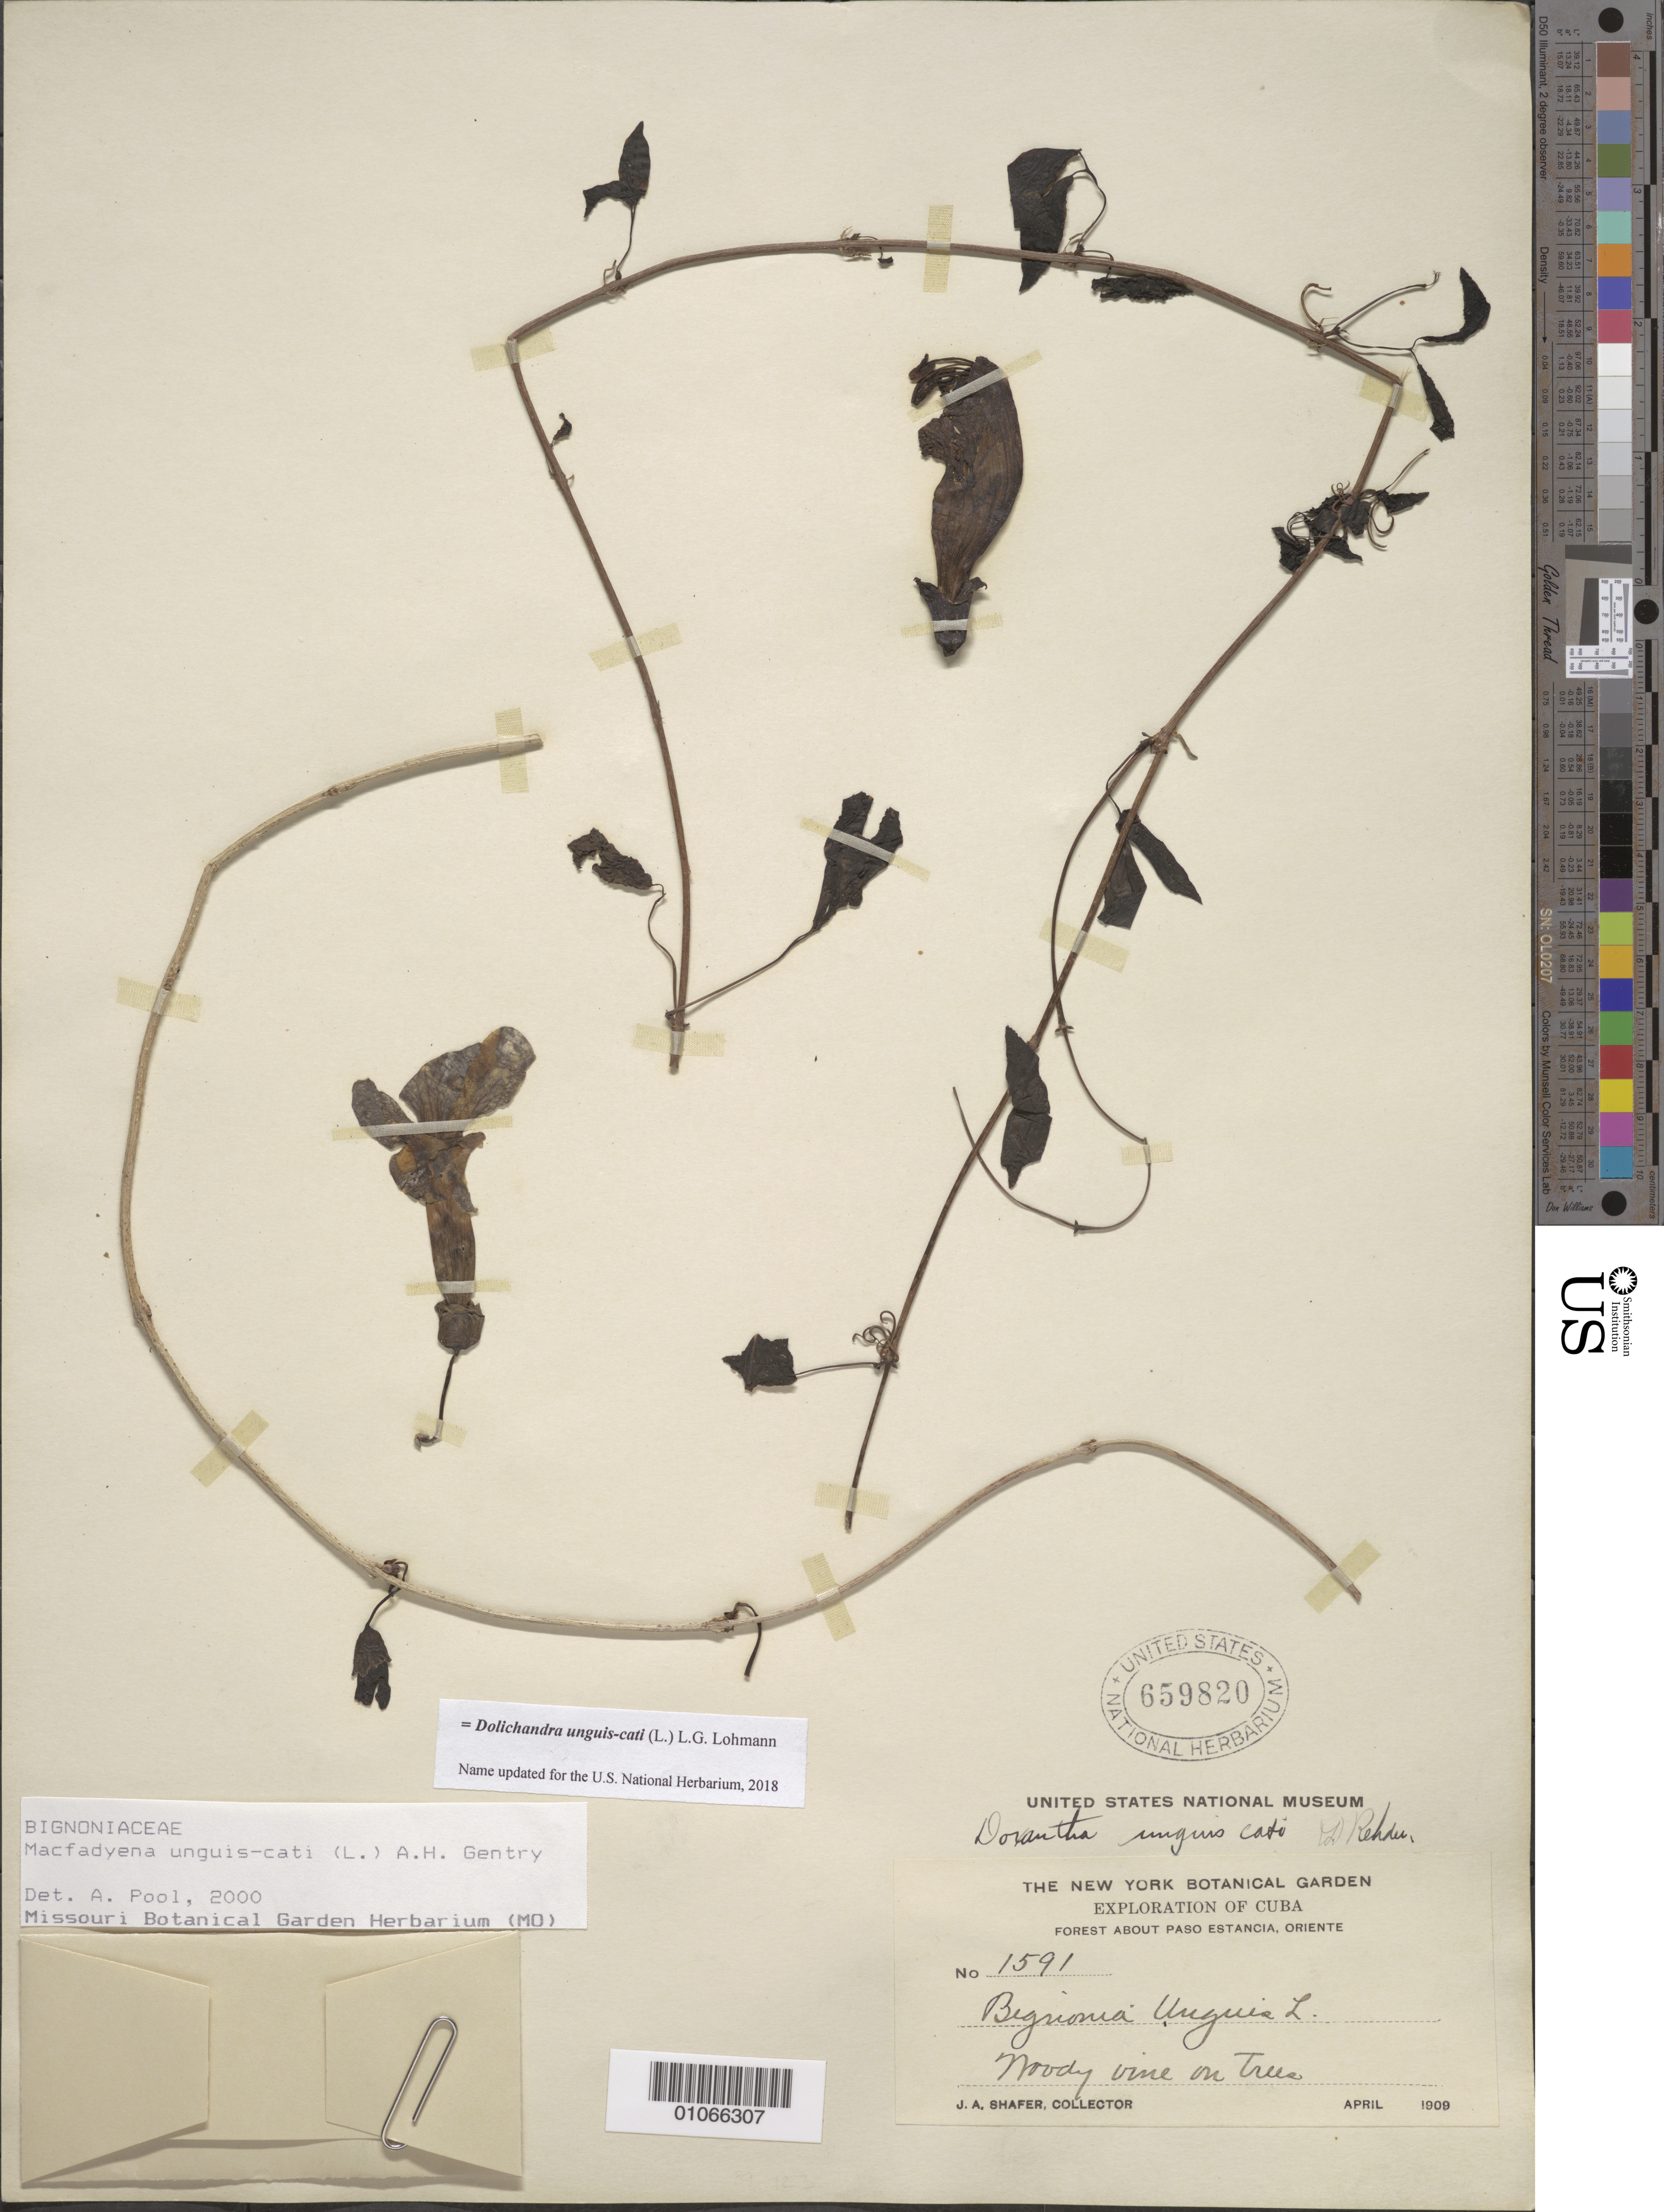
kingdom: Plantae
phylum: Tracheophyta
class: Magnoliopsida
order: Lamiales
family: Bignoniaceae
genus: Dolichandra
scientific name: Dolichandra unguis-cati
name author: (L.) L.G. Lohmann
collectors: J. A. Shafer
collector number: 1591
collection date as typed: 01 Apr 1909 to 30 Apr 1909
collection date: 1909-04-01/1909-04-30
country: Cuba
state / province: Granma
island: Cuba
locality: Forest about Paso Estancia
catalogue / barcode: US 659820